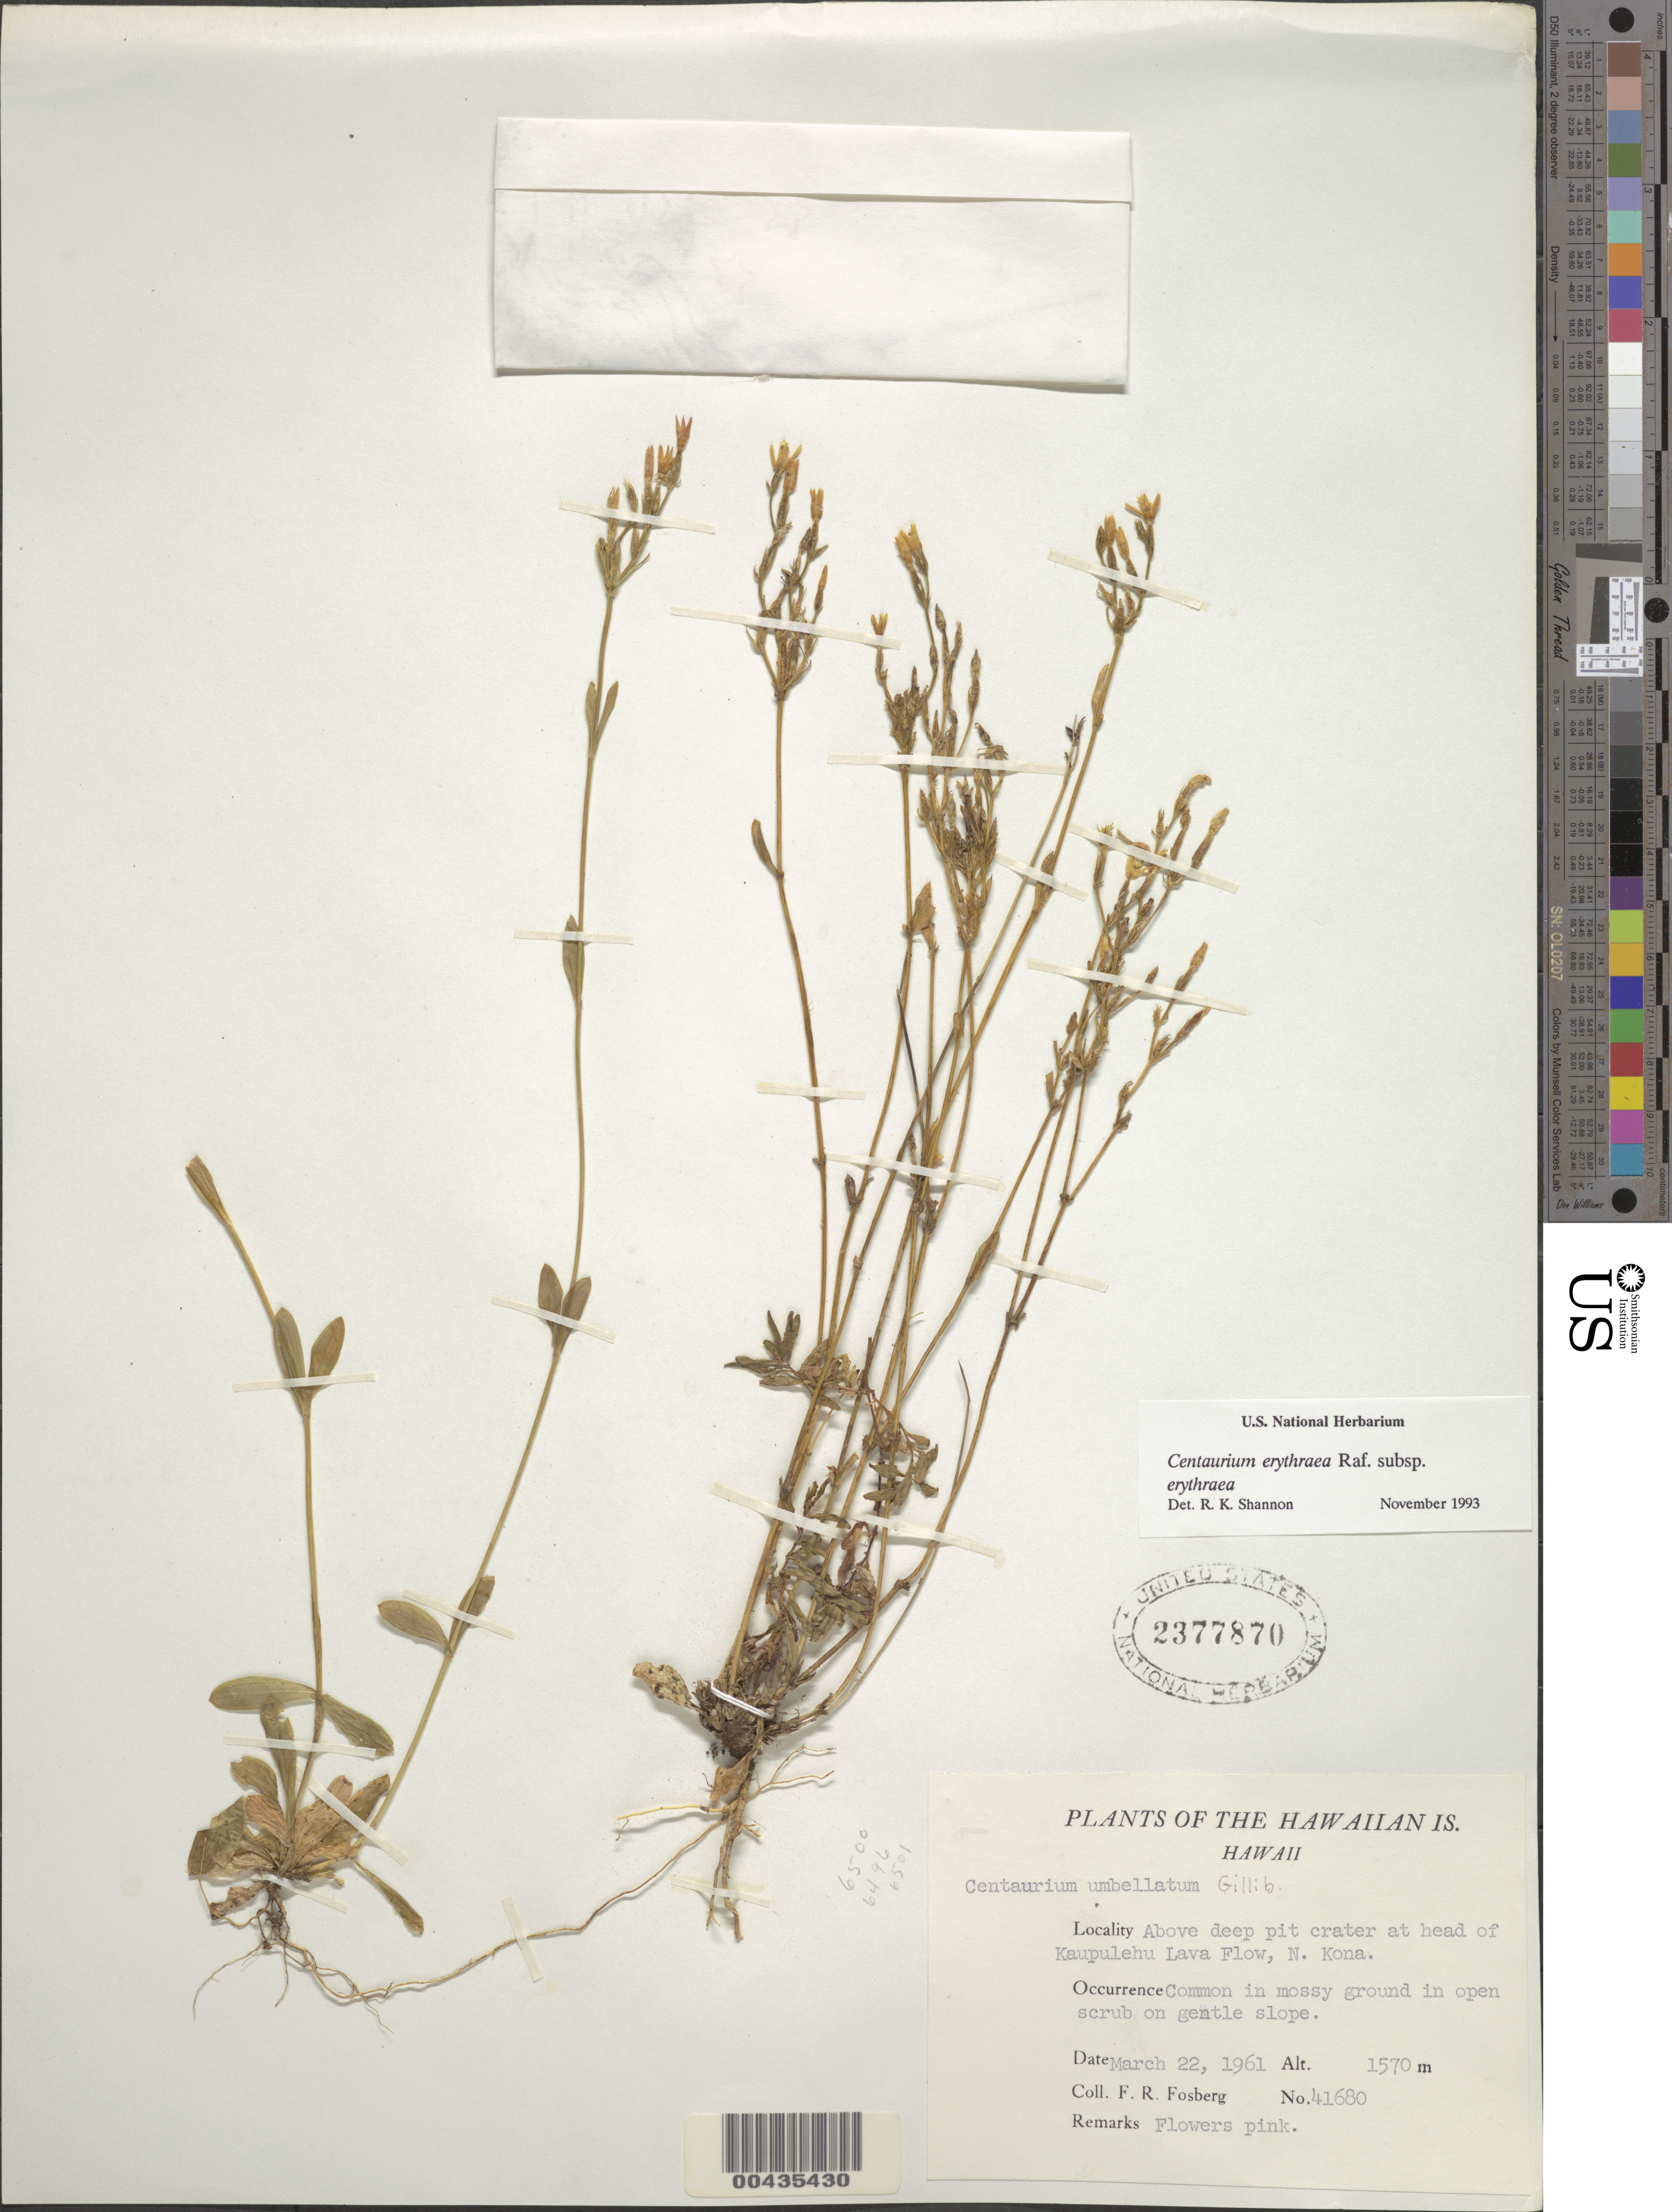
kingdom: Plantae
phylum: Tracheophyta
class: Magnoliopsida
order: Gentianales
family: Gentianaceae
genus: Centaurium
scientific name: Centaurium erythraea subsp. erythraea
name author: Rafn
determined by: Wagner, W. L., (BOT), Smithsonian Institution - National Museum of Natural History (UNITED STATES)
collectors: F. R. Fosberg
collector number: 41680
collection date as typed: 22 Mar 1961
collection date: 1961-03-22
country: United States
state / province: Hawaii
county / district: Hawaii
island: Hawaii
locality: Above deep pit crater at head of Kaupulehu Lava Flow, N Kona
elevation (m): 1570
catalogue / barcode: US 2377870